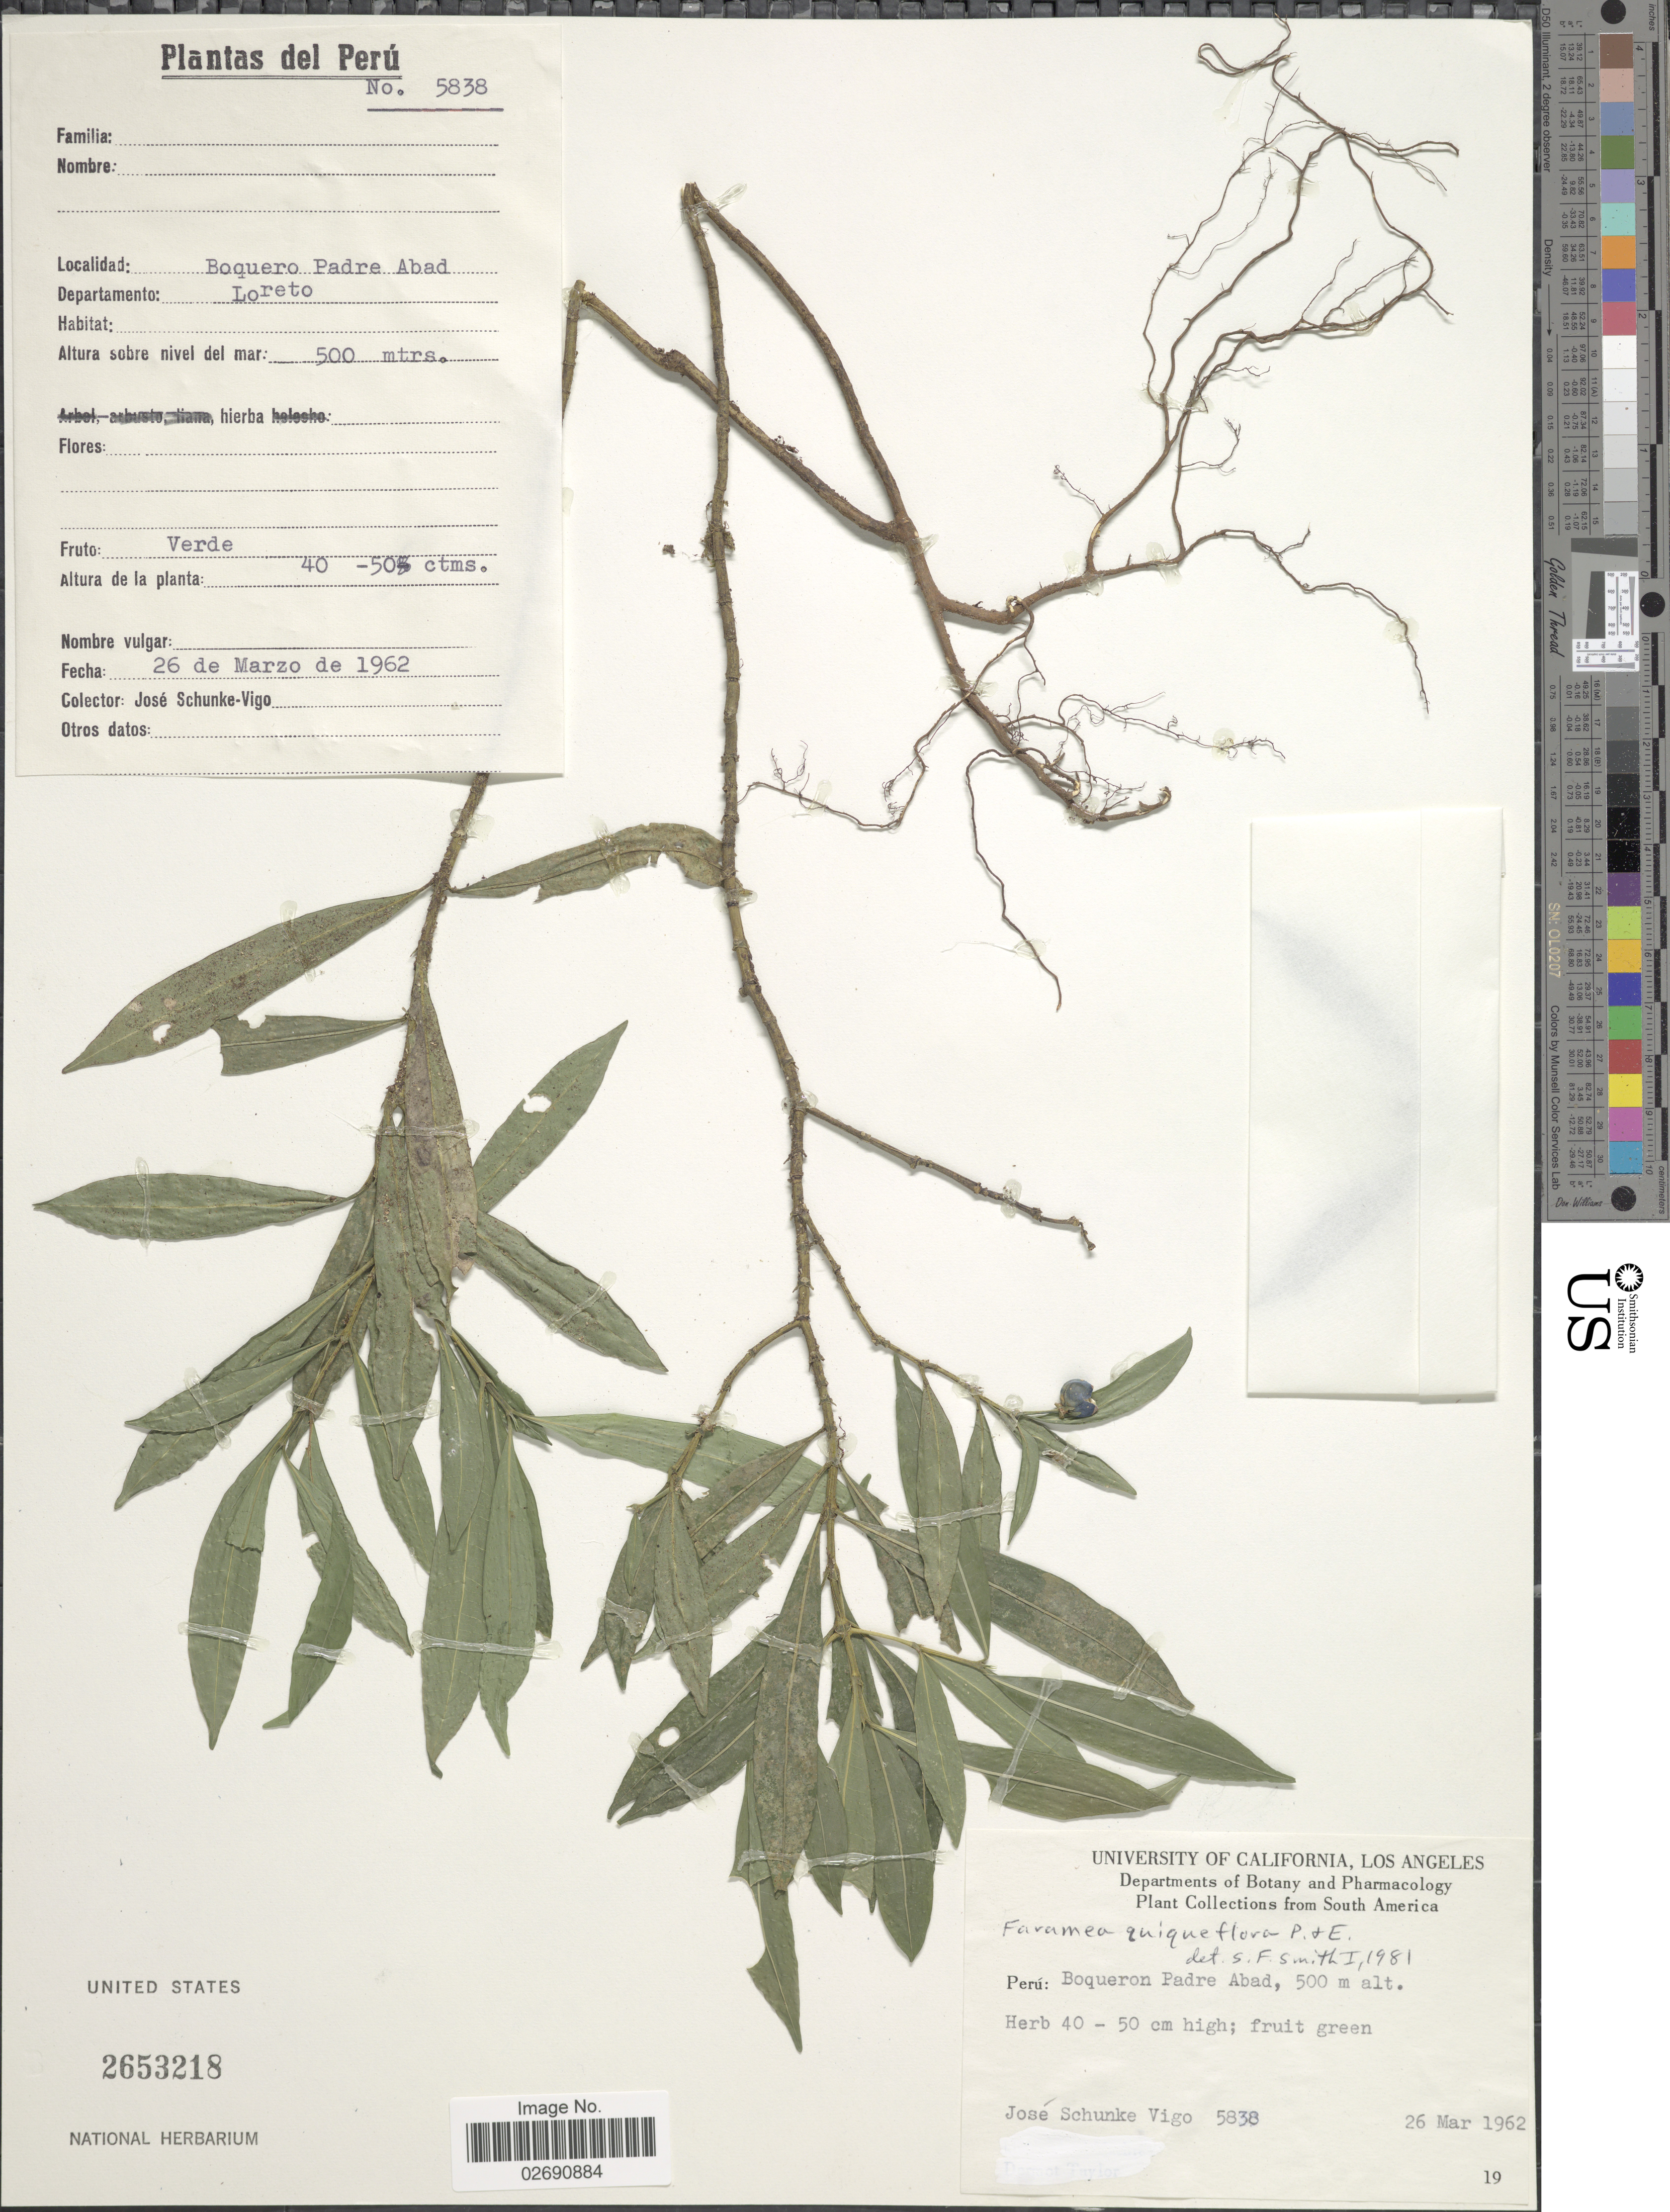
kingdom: Plantae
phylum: Tracheophyta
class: Magnoliopsida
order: Gentianales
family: Rubiaceae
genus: Faramea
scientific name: Faramea quinqueflora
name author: Poepp. & Endl.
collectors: J. Schunke Vigo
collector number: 5838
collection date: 1962-03-26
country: Peru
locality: Boqueron Padre Abad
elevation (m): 500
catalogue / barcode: US 2653218